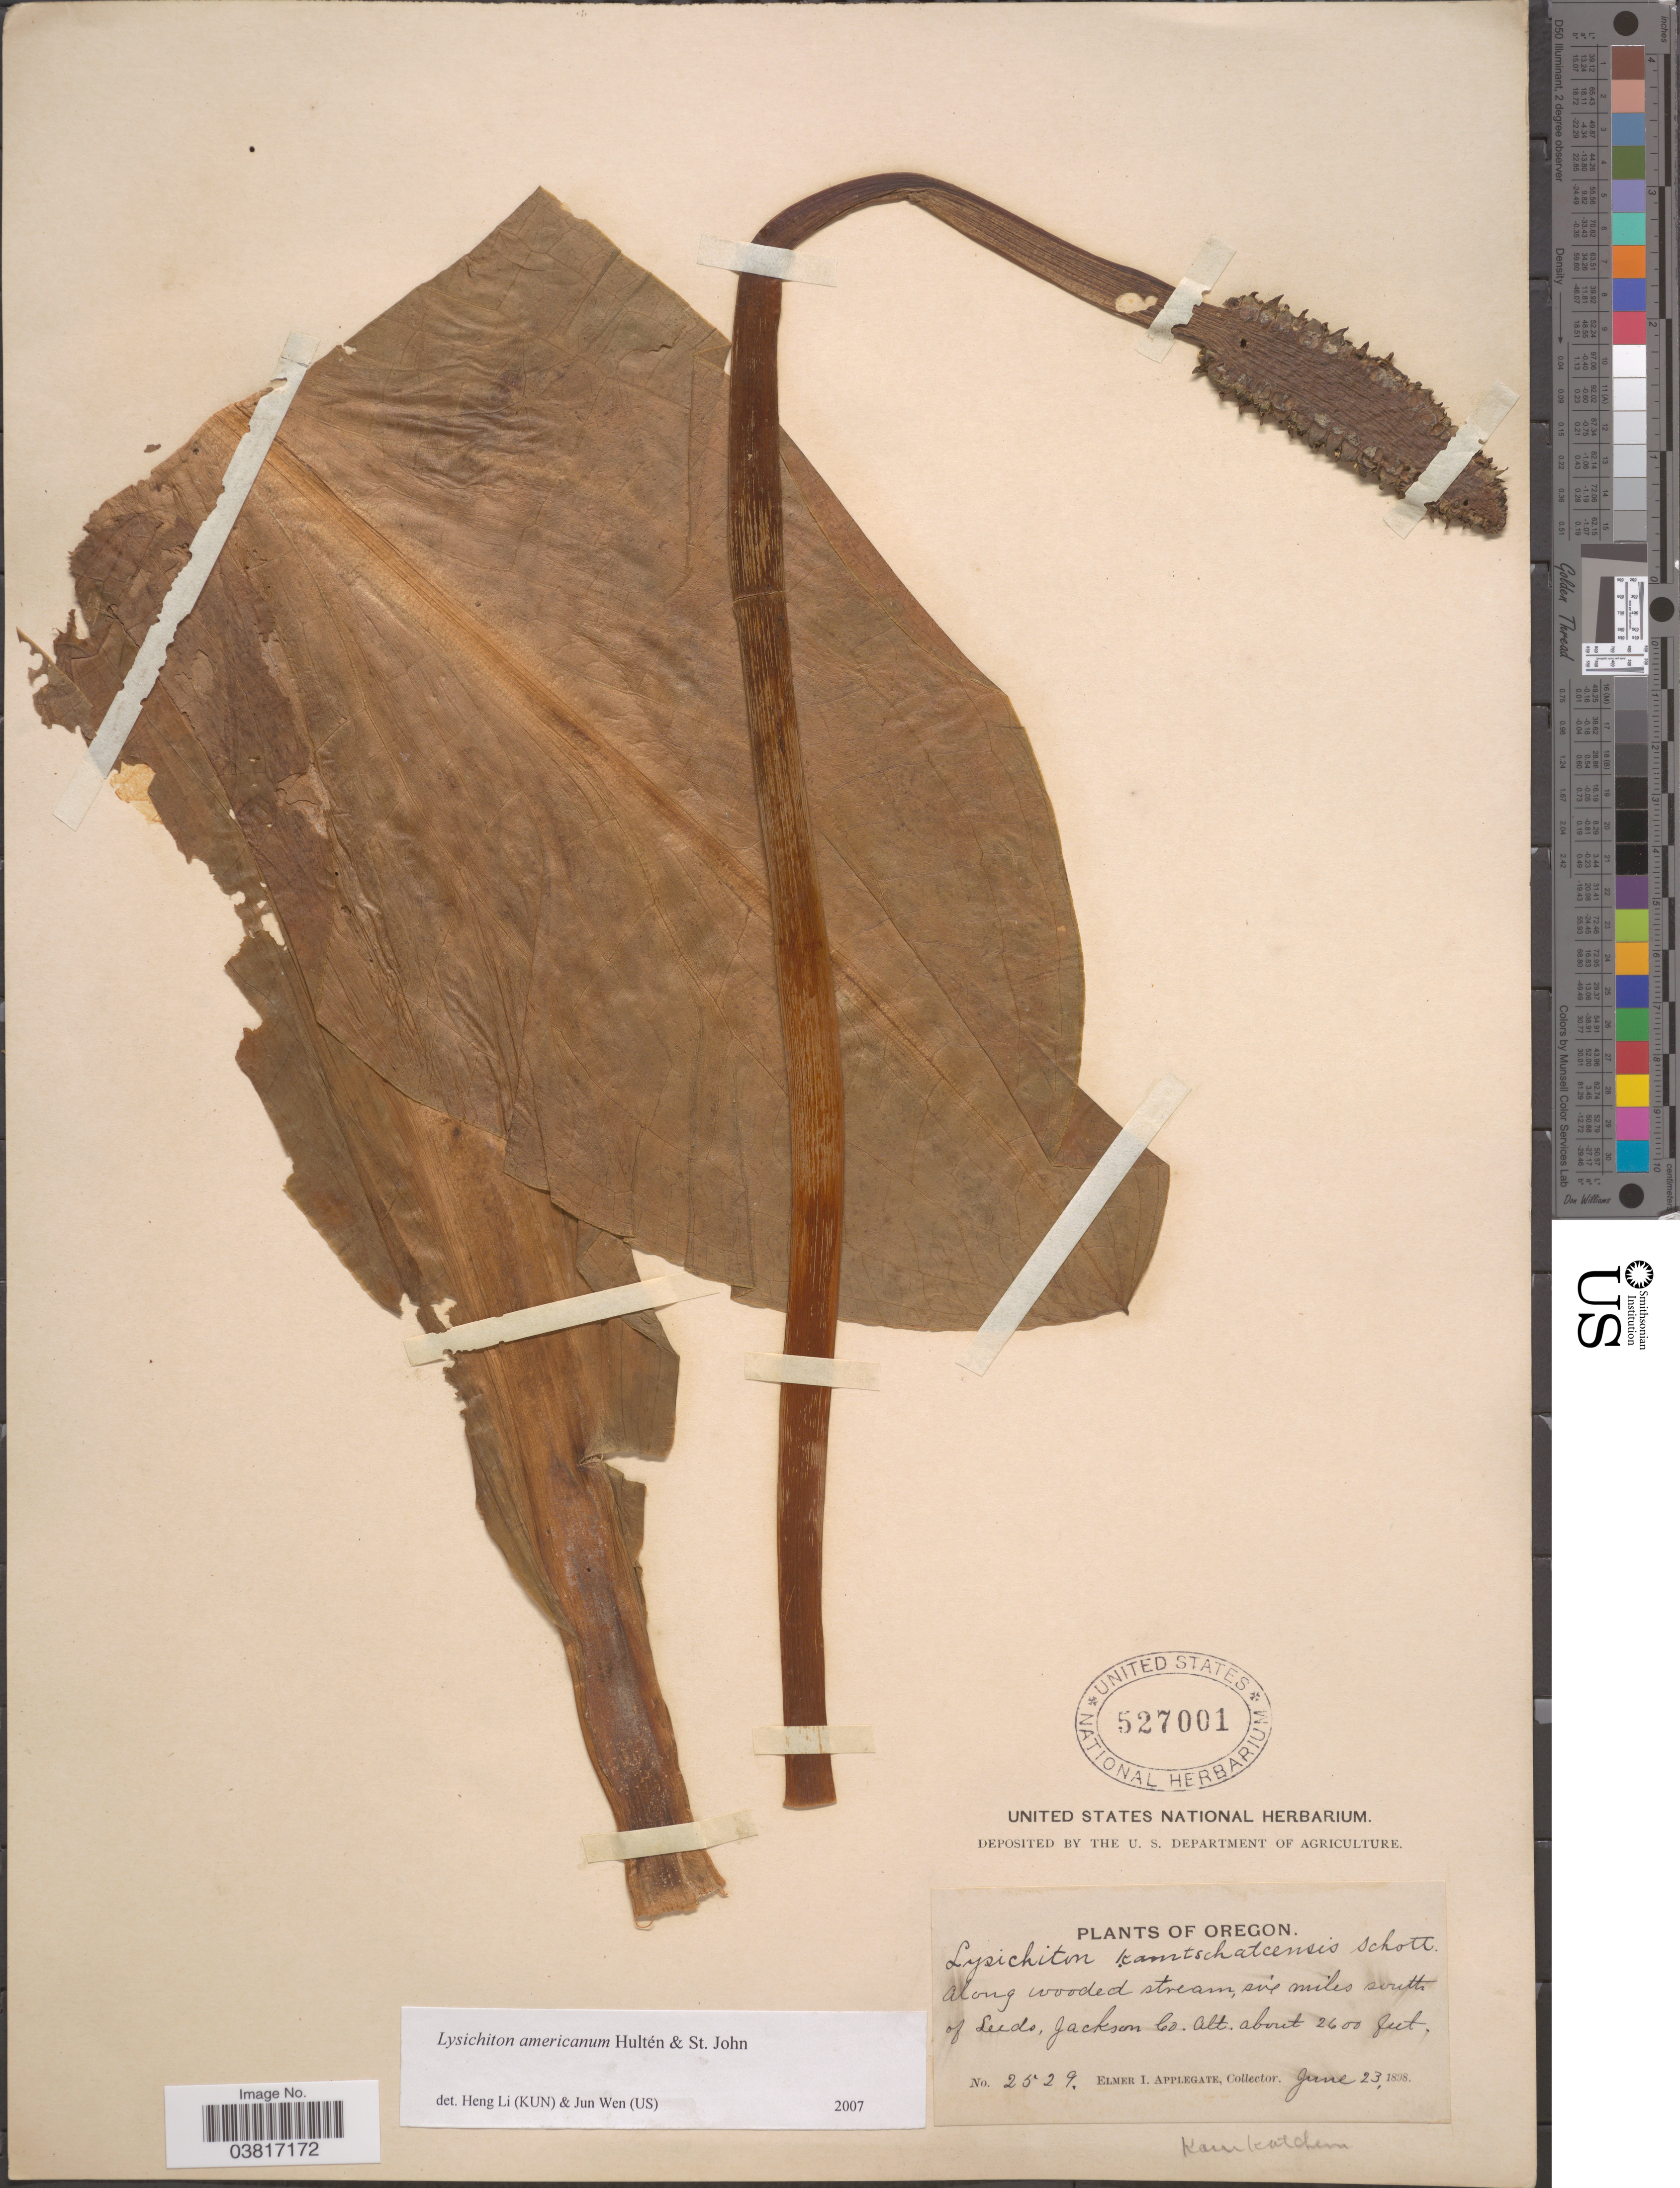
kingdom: Plantae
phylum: Tracheophyta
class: Liliopsida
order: Alismatales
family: Araceae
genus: Lysichiton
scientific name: Lysichiton americanus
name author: Hultén & H. St. John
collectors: E. I. Applegate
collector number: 2529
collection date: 1898-06-23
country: United States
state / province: Oregon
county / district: Jackson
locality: Along wooded stream six miles south of Leeds, Jackson Co.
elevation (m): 792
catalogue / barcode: US 527001